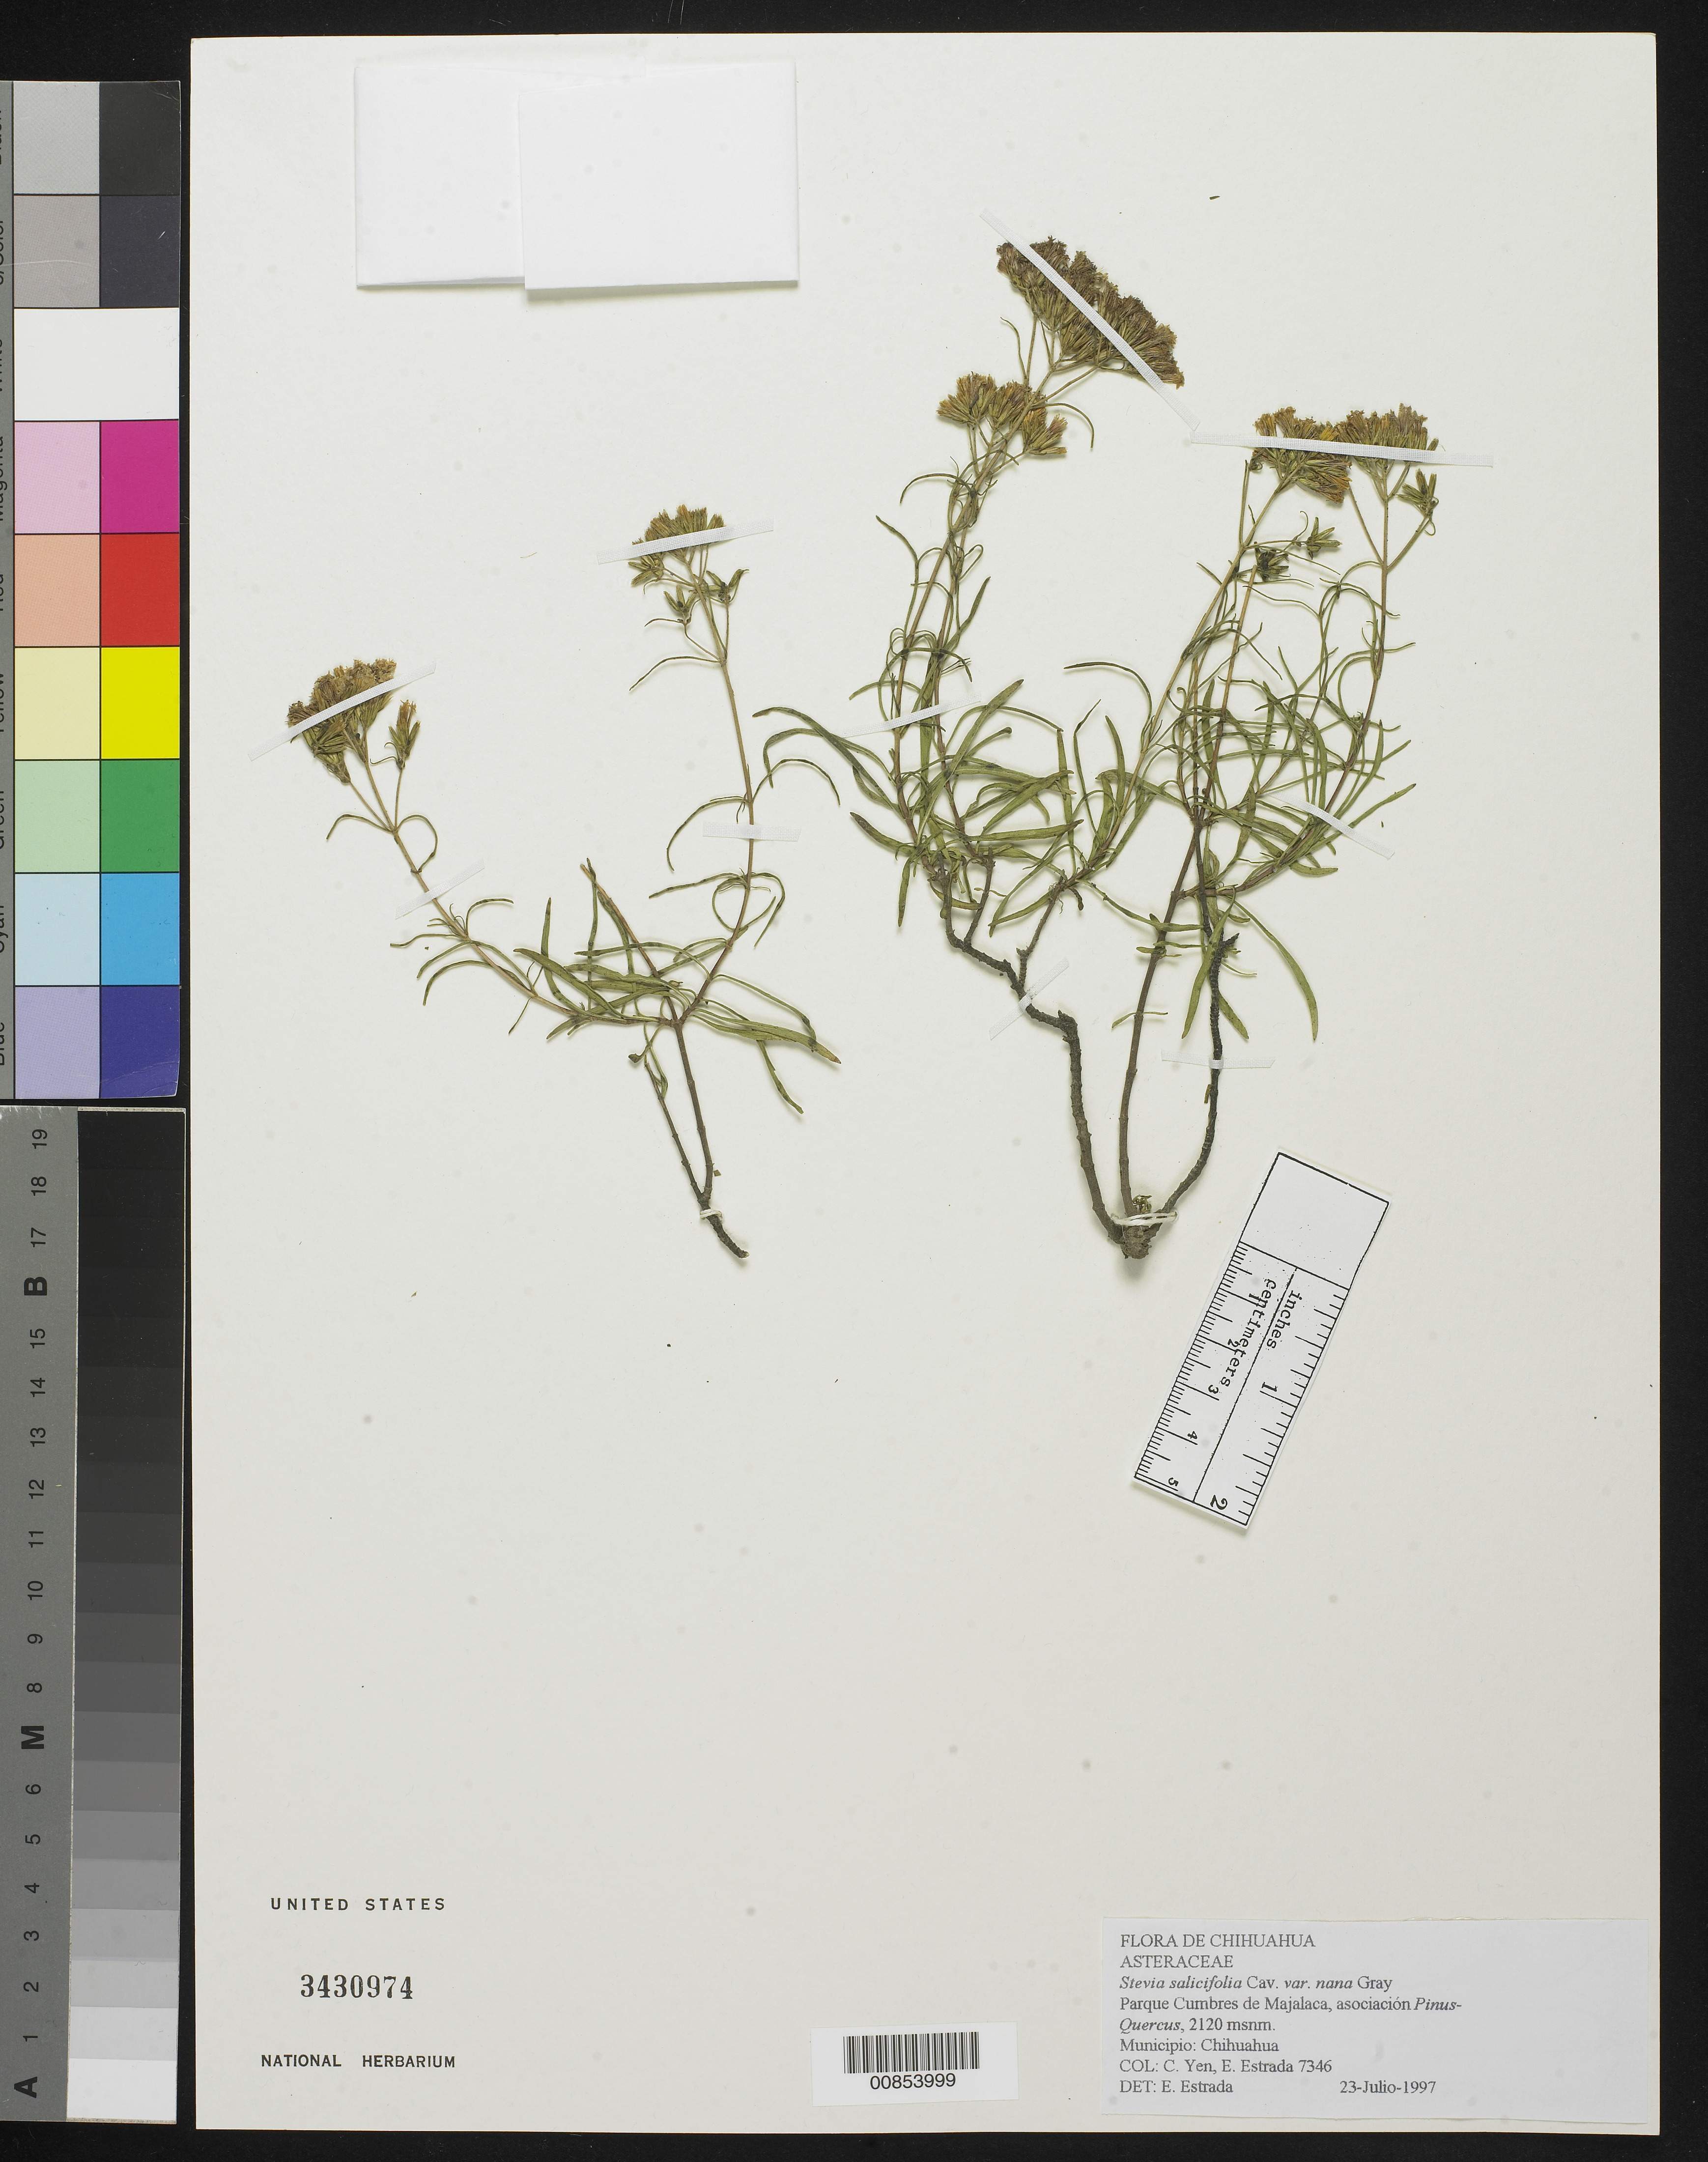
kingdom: Plantae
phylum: Tracheophyta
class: Magnoliopsida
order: Asterales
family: Asteraceae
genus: Stevia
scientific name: Stevia salicifolia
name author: Cav.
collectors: Y. C. Yang & E. Estrada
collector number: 7346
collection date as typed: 23 Jul 1997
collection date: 1997-07-23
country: Mexico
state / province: Chihuahua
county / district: Chihuahua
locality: Parque Cumbres de Majalca.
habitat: Asociación Pinus-Quercus.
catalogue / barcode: US 3430974